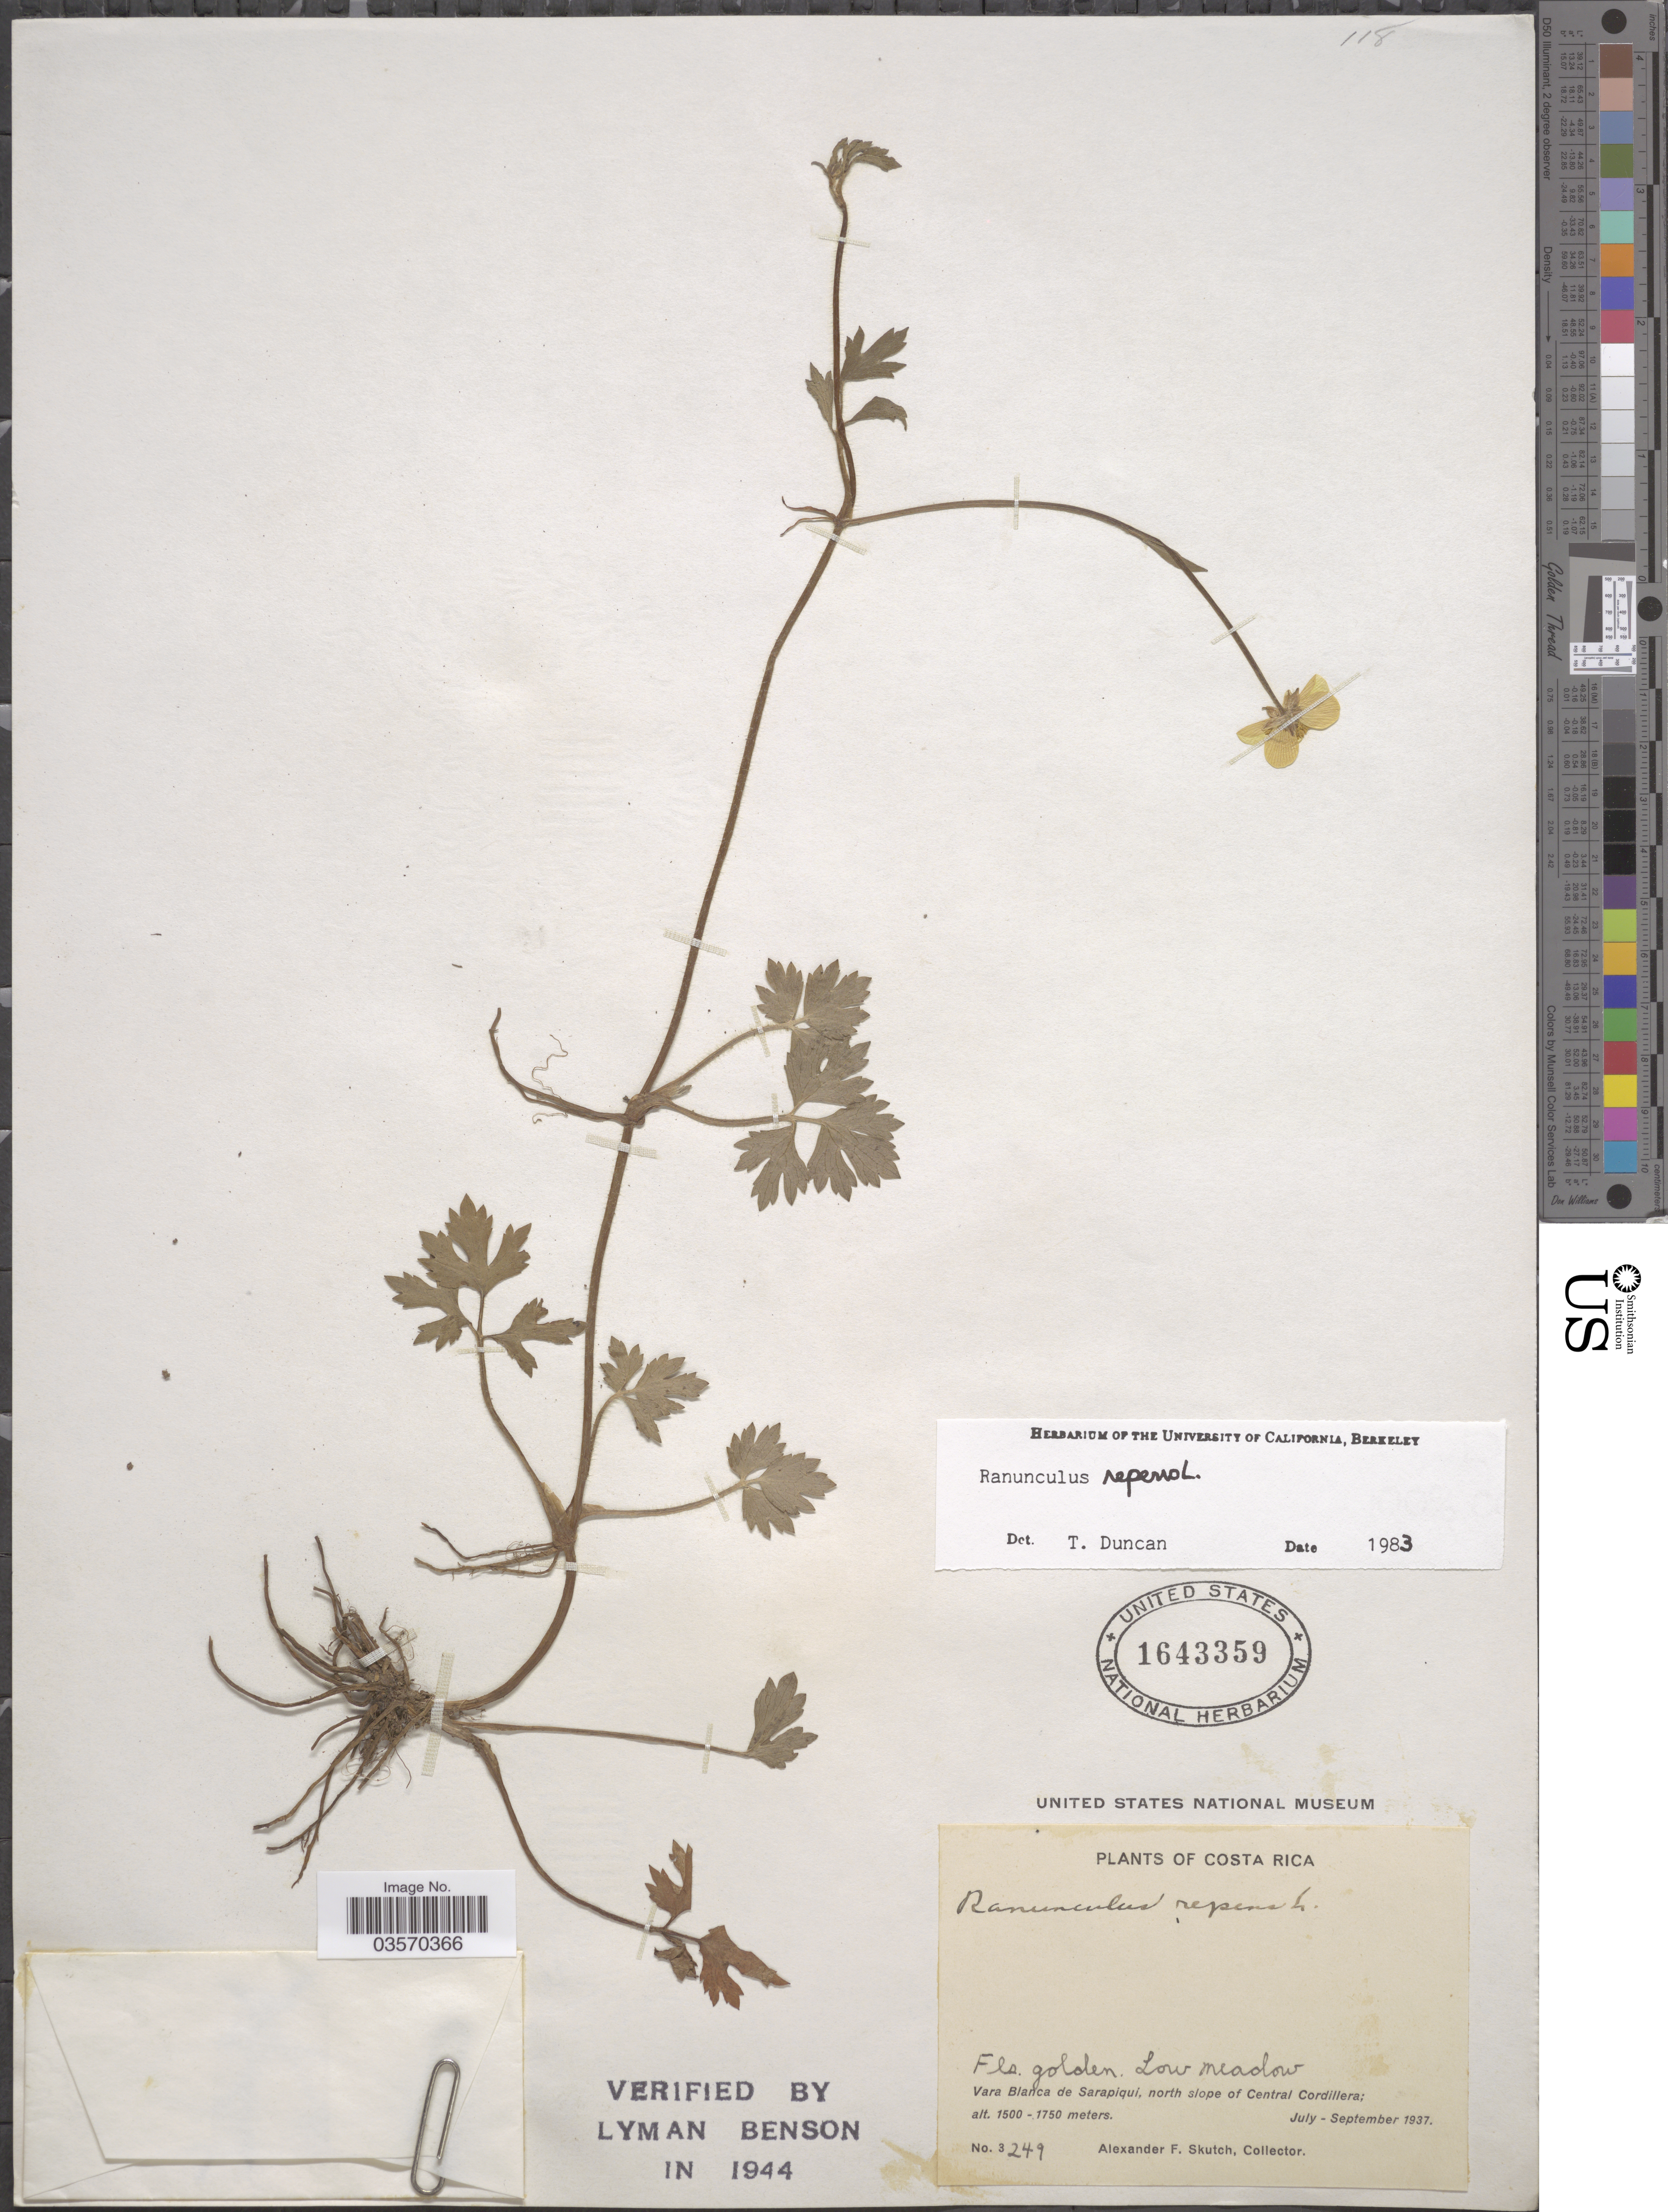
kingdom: Plantae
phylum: Tracheophyta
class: Magnoliopsida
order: Ranunculales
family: Ranunculaceae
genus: Ranunculus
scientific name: Ranunculus repens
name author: L.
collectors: A. F. Skutch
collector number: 3249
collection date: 1937-07/1937-09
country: Costa Rica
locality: Vara Blanca de Sarapiqui, north slope of Central Cordillera.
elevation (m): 1500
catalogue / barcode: US 1643359